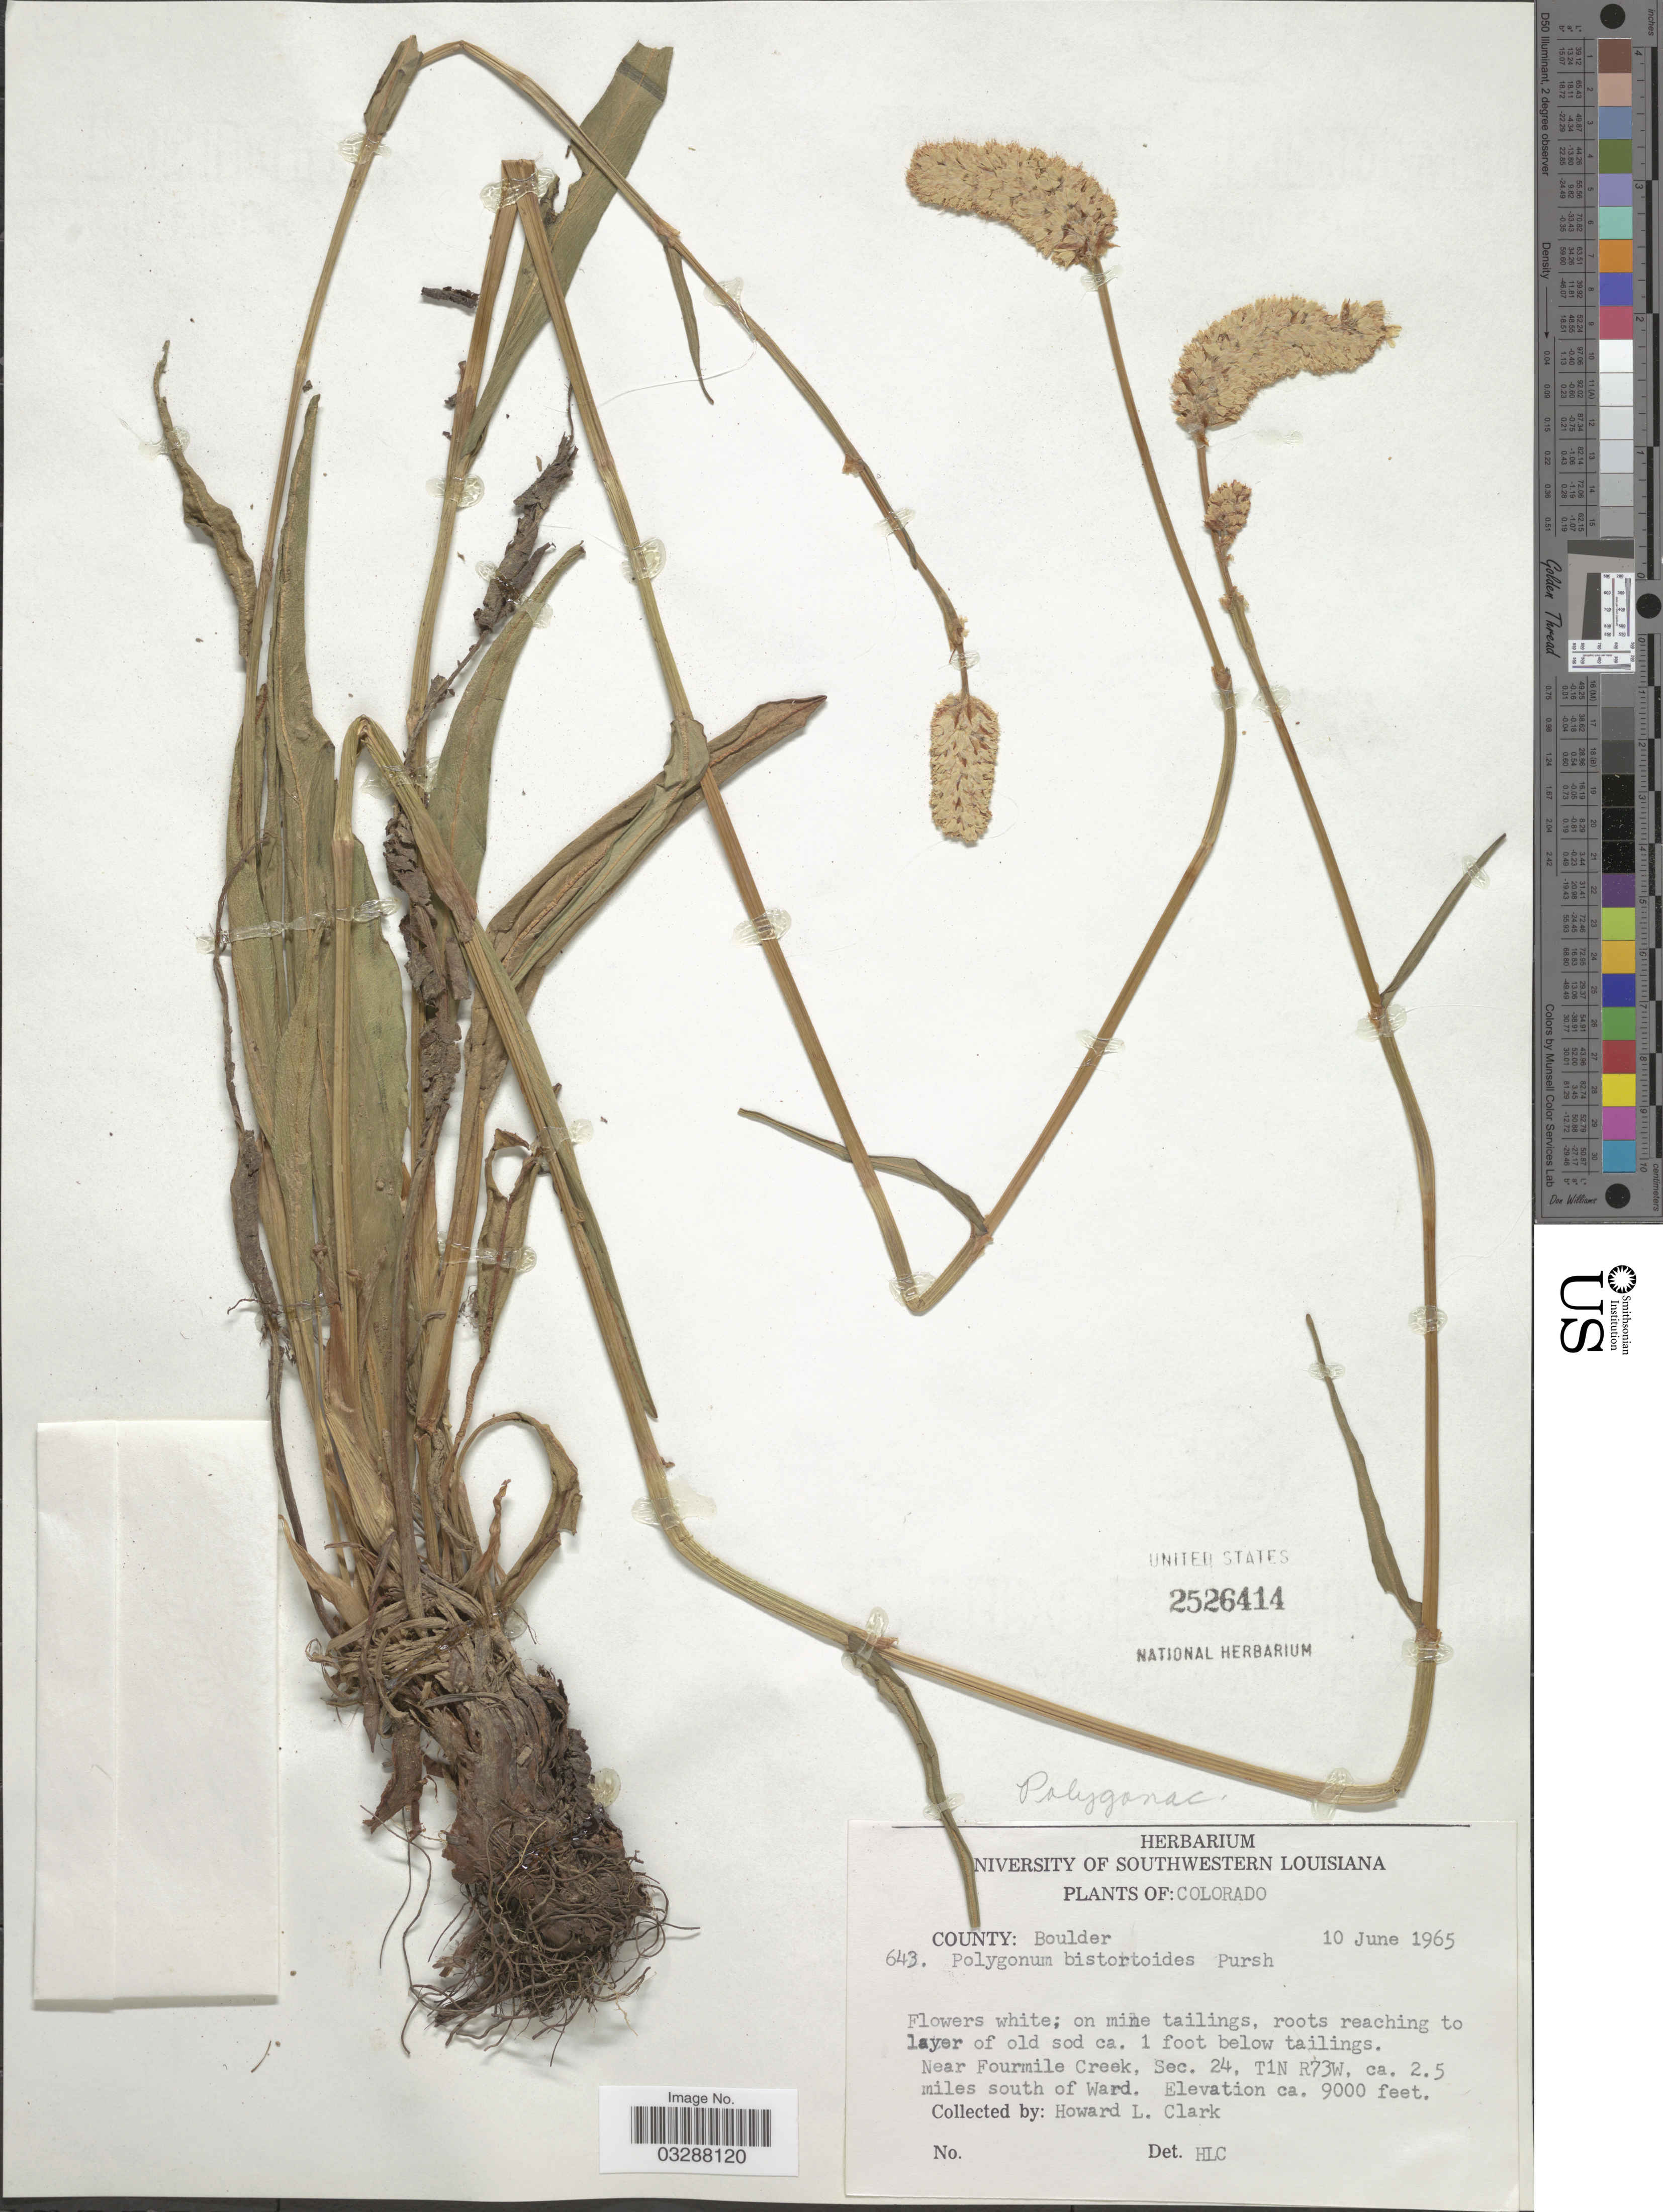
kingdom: Plantae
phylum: Tracheophyta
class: Magnoliopsida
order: Caryophyllales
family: Polygonaceae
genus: Bistorta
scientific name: Bistorta bistortoides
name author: (Pursh) Small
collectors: H. L. Clark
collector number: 643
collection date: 1965-06-10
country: United States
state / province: Colorado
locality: County: Boulder. Near Fourmile Creek, Sec. 24, T1N, R73W, ca. 2.5 miles south of Ward.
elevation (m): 2743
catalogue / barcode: US 2526414